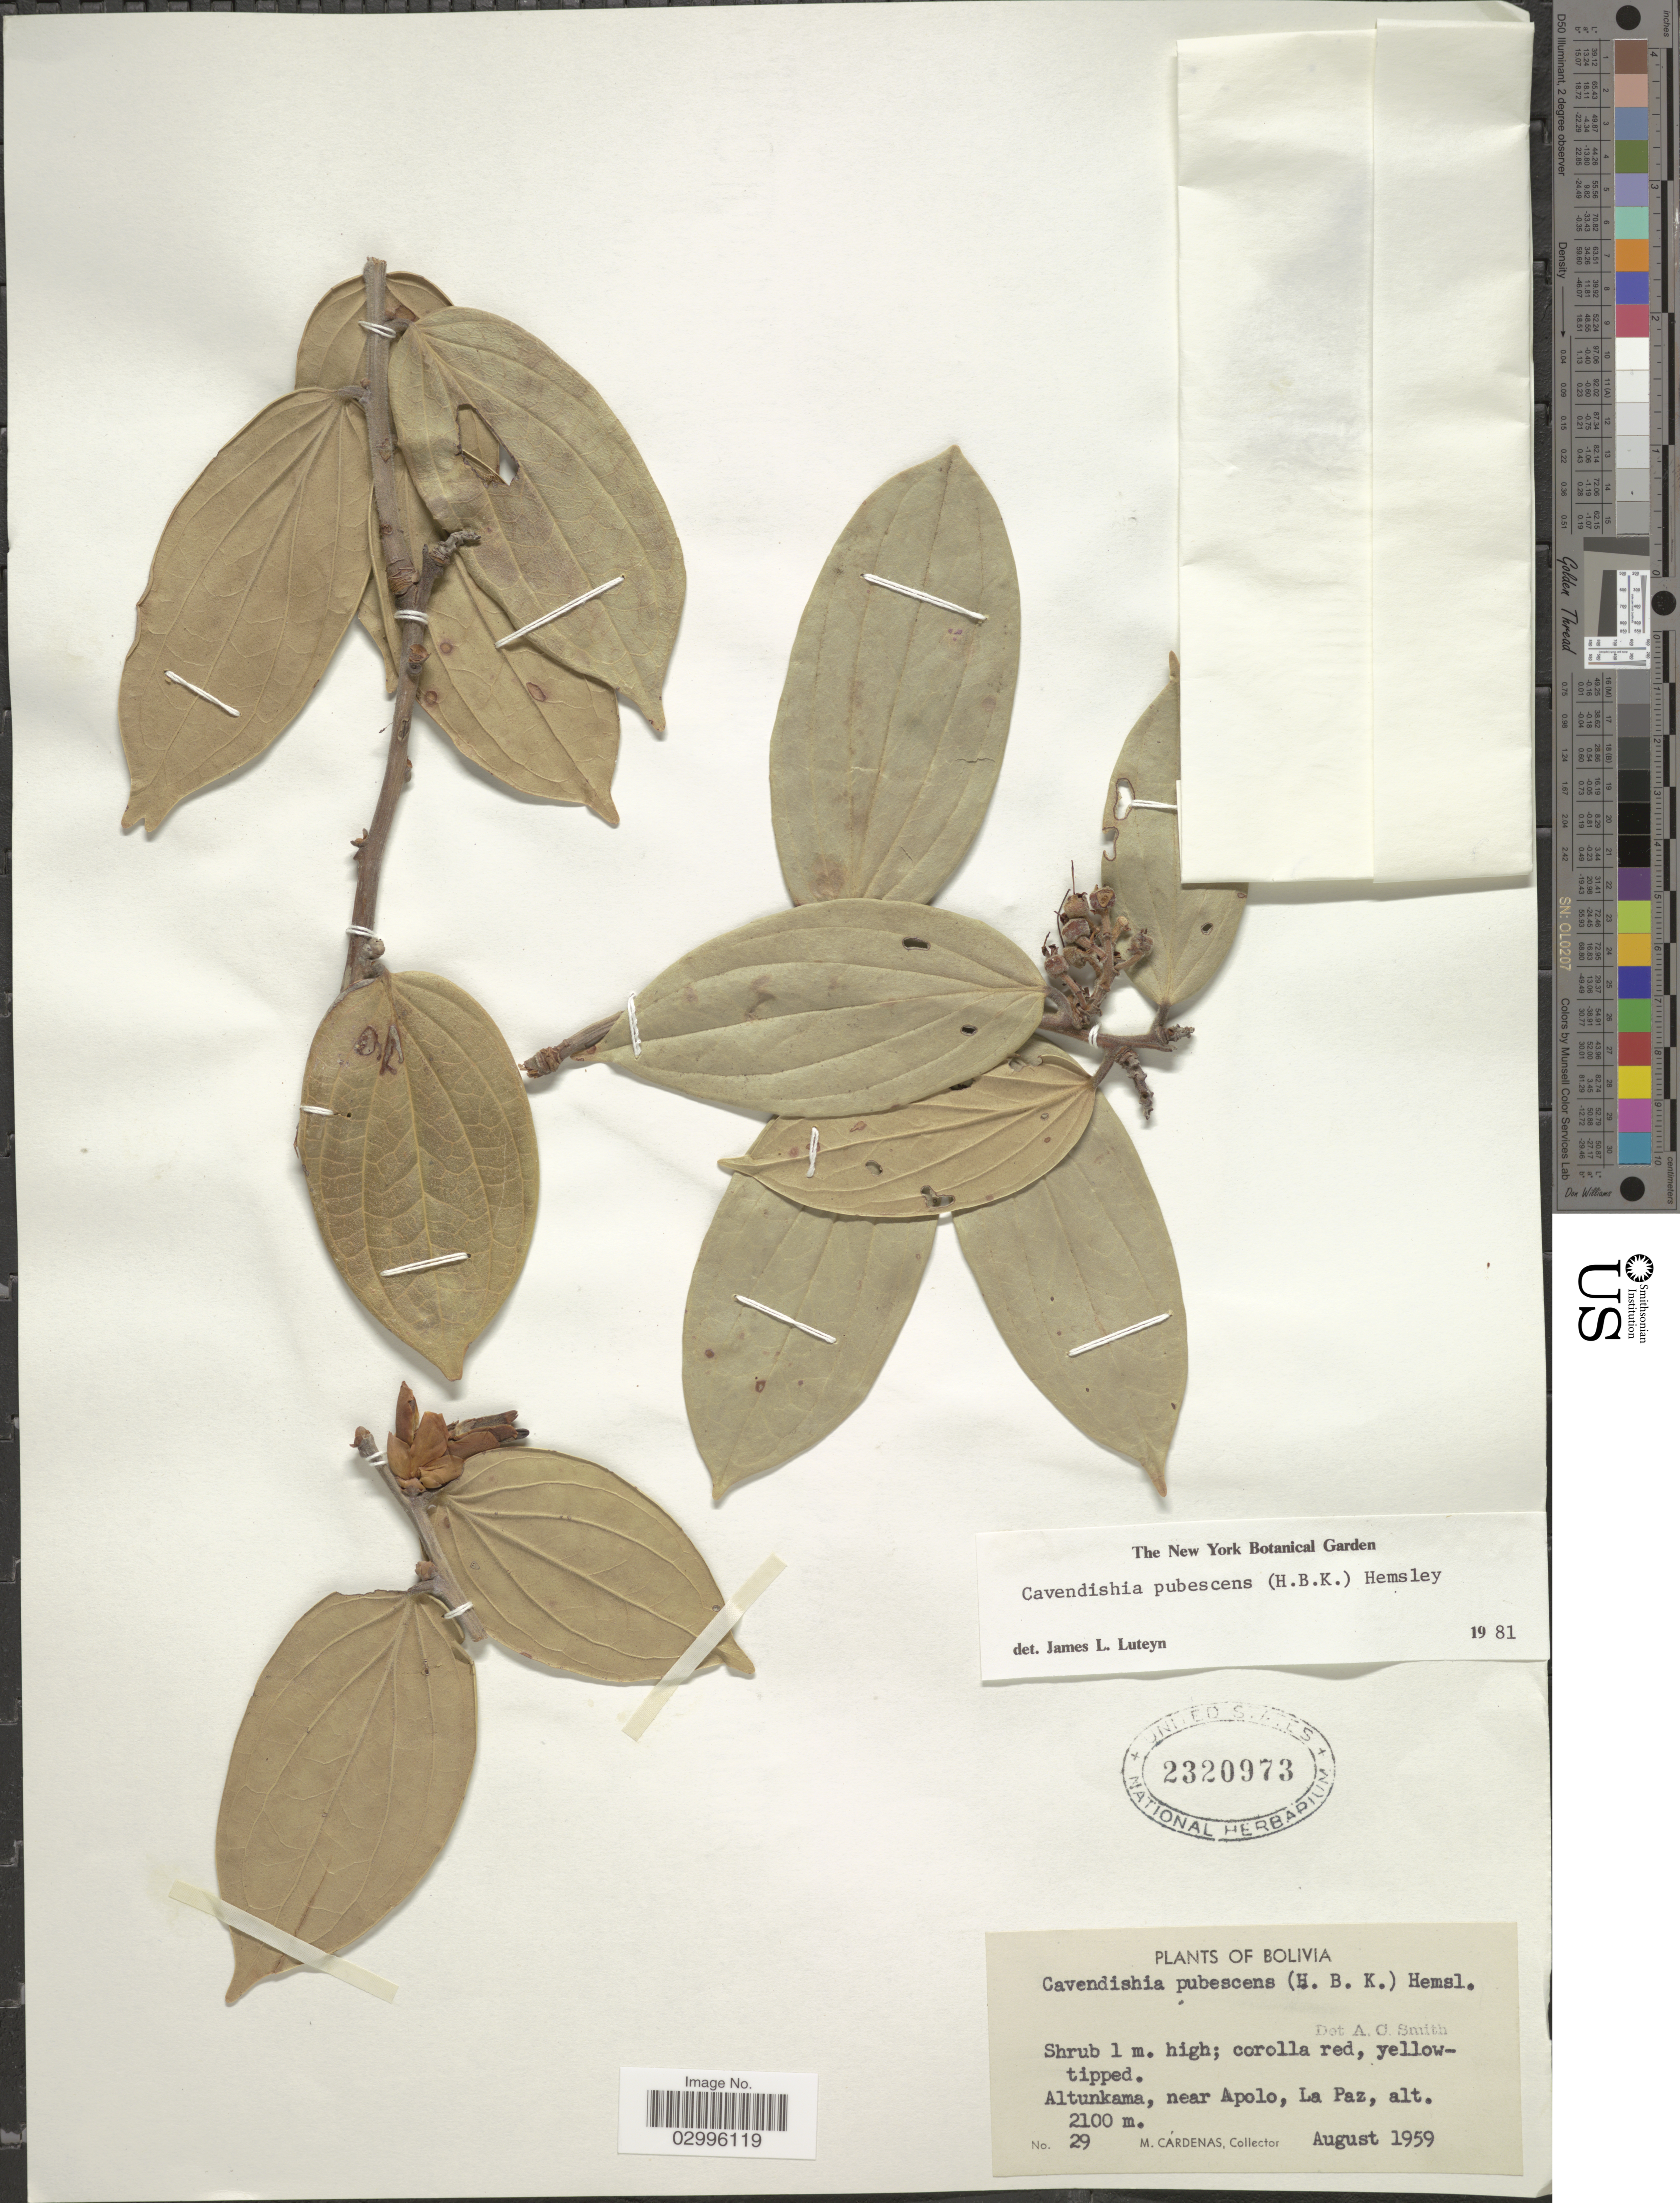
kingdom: Plantae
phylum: Tracheophyta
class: Magnoliopsida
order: Ericales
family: Ericaceae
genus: Cavendishia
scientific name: Cavendishia pubescens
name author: (Kunth) Hemsl.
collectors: M. Cárdenas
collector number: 29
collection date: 1959-08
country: Bolivia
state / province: La Paz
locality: Altunkama, near Apolo.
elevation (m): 2100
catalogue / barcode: US 2320973